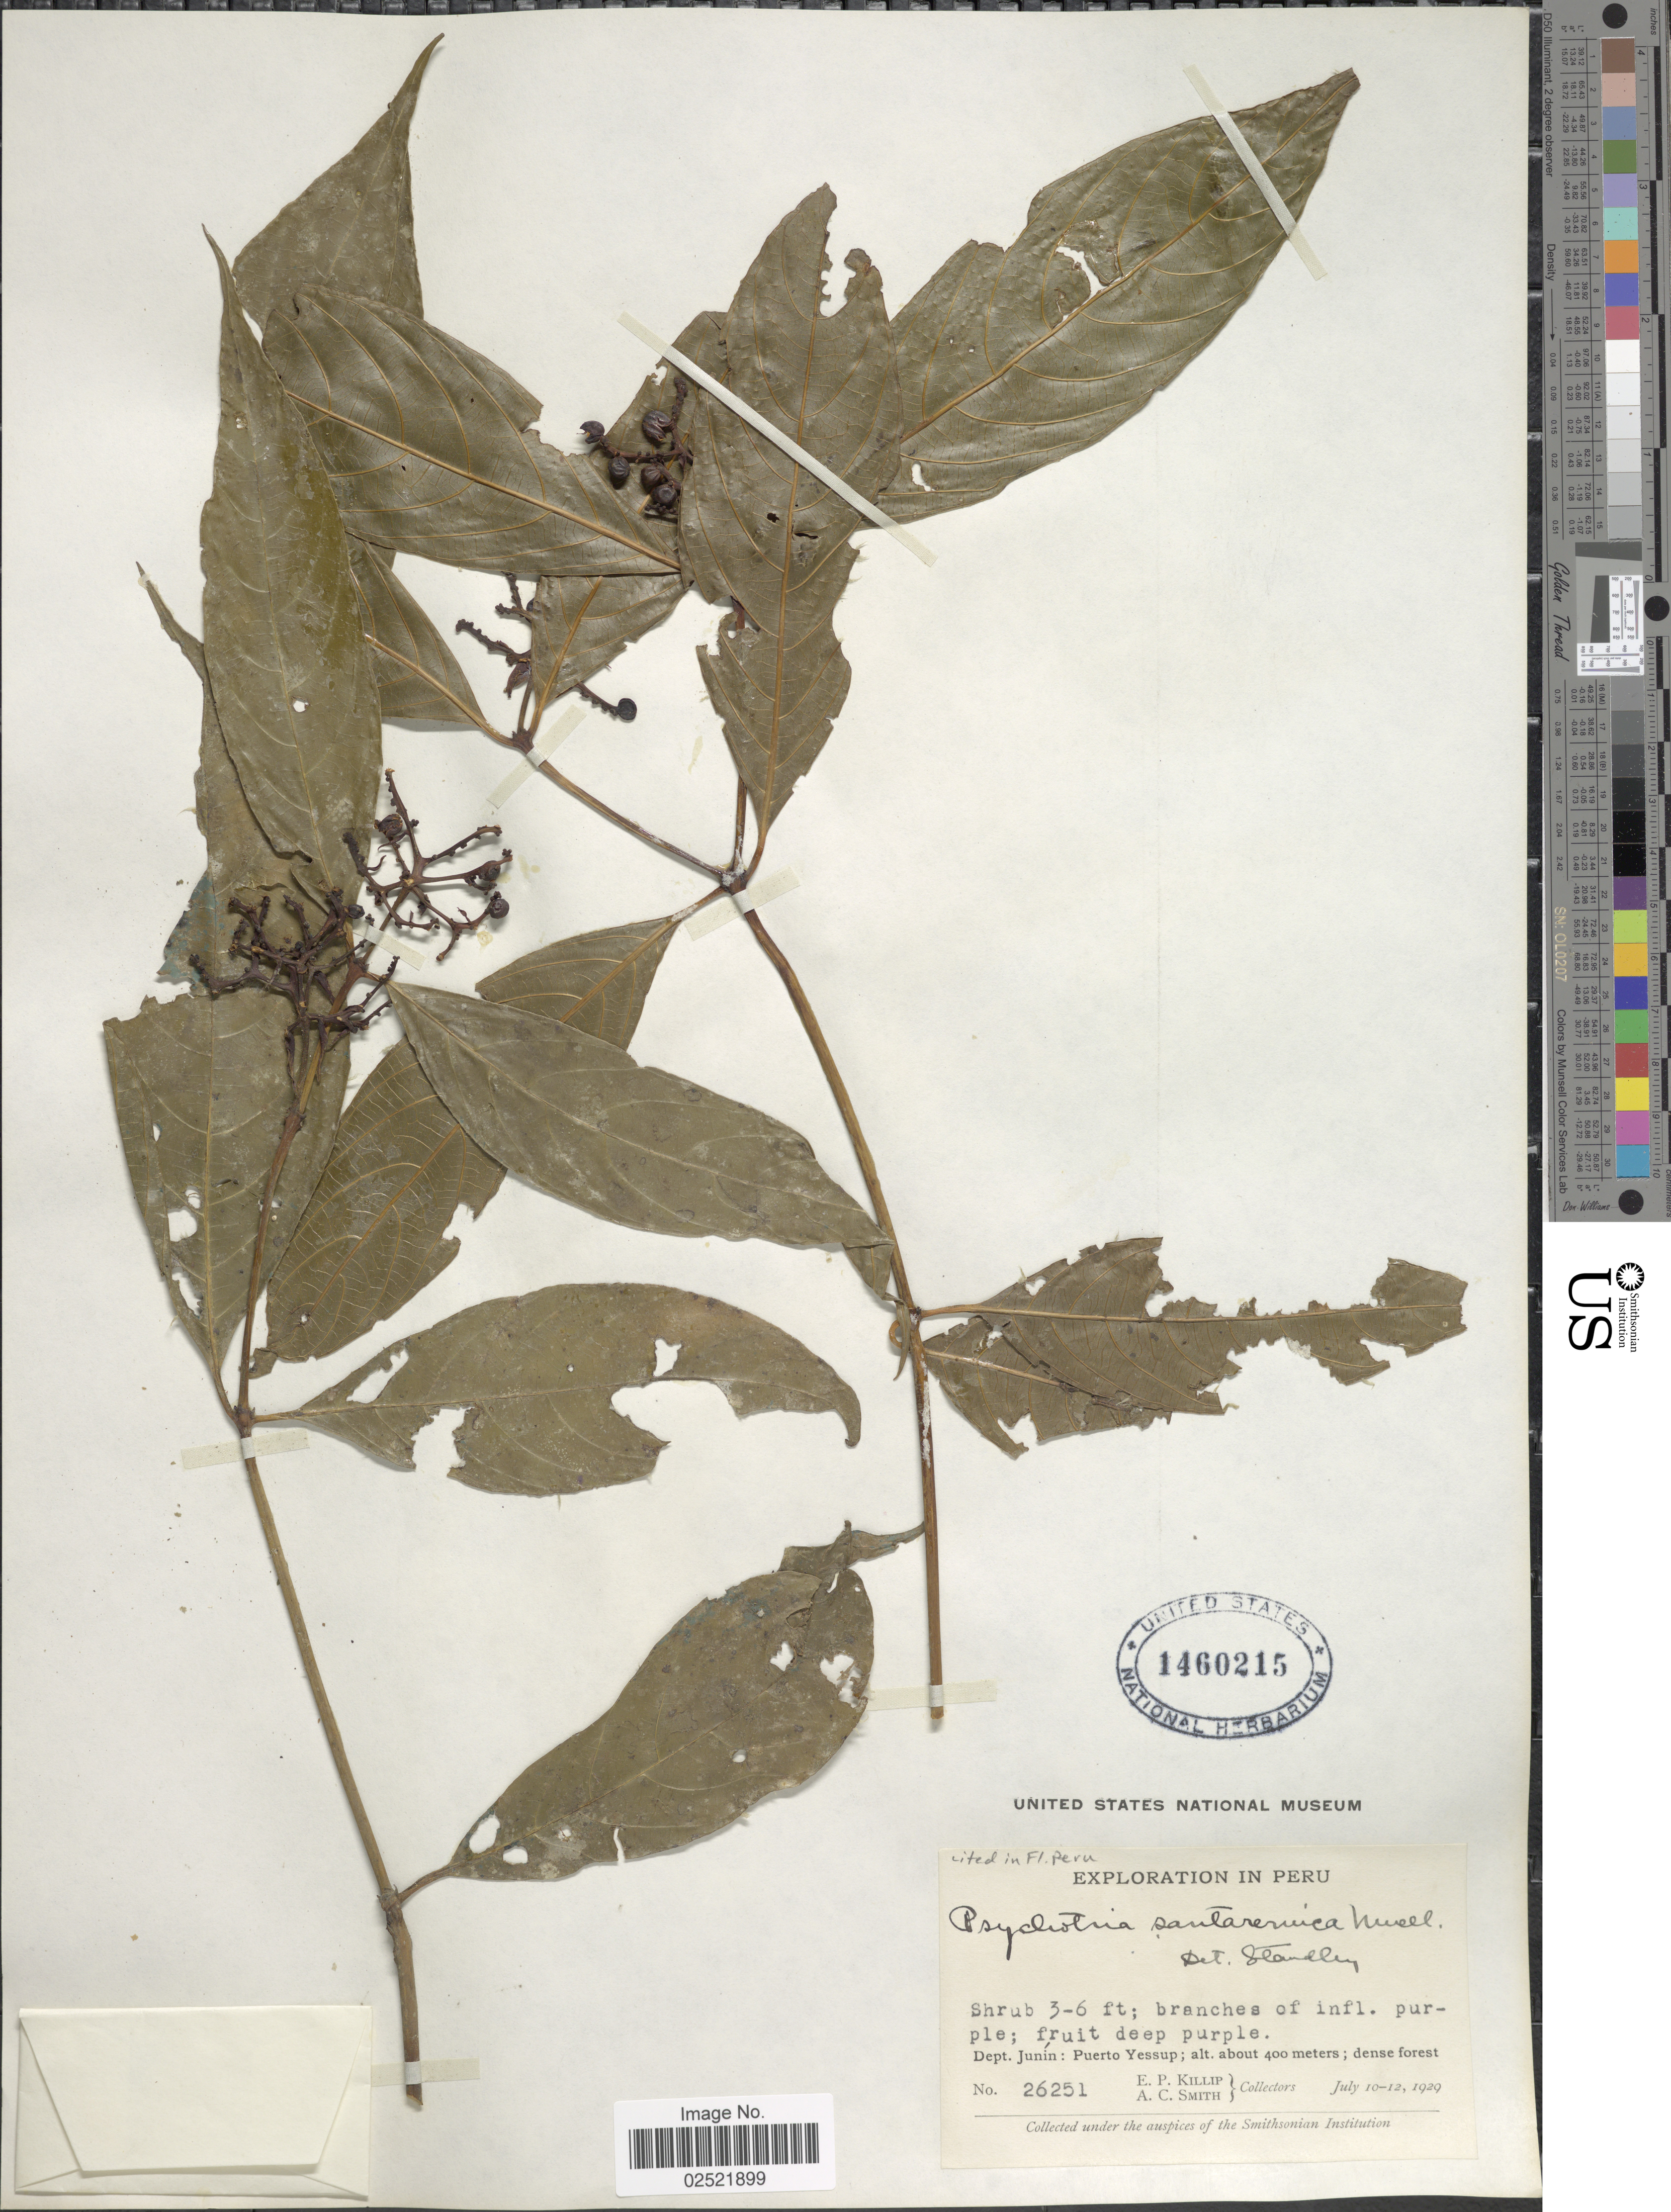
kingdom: Plantae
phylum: Tracheophyta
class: Magnoliopsida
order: Gentianales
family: Rubiaceae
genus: Psychotria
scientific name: Psychotria santaremica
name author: Müll. Arg.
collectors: E. P. Killip & A. C. Smith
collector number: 26251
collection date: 1929-07-10/1929-07-12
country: Peru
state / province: Junín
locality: Puerto Yessup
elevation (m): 400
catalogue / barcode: US 1460215